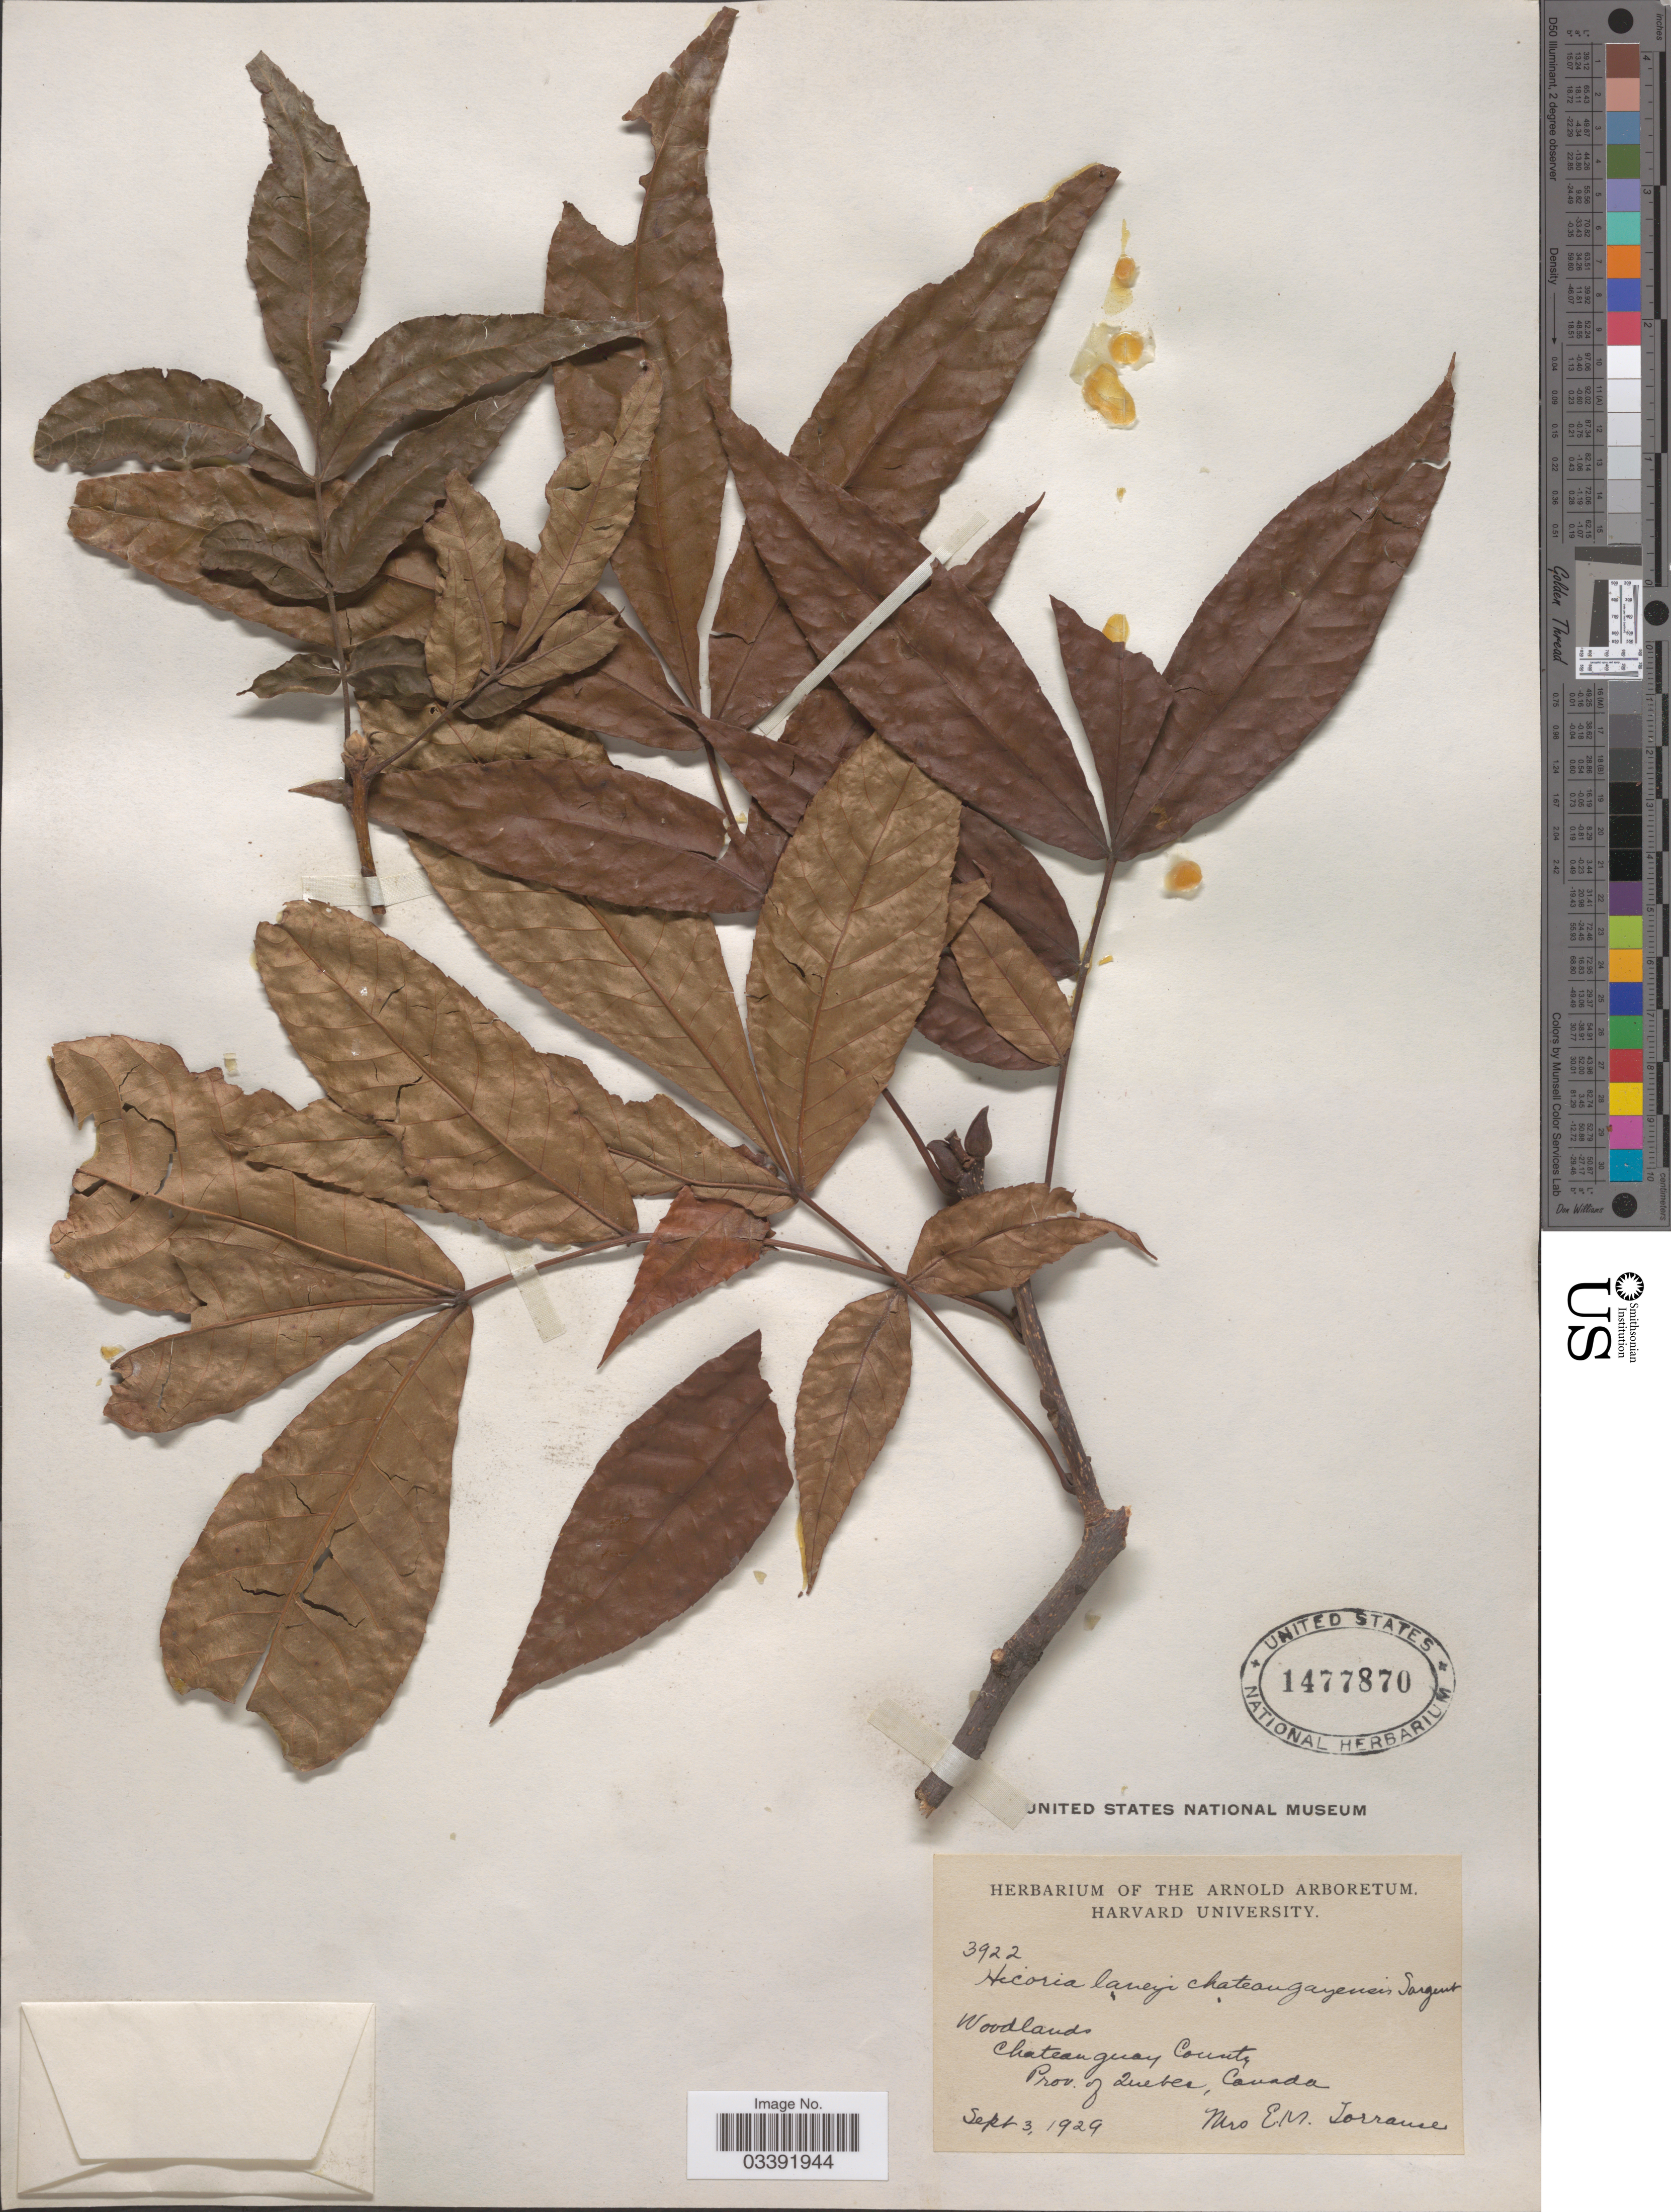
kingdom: Plantae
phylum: Tracheophyta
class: Magnoliopsida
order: Fagales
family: Juglandaceae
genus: Carya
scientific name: Carya laneyi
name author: Sarg.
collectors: E. Torranse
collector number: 3922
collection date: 1929-09-03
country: Canada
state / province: Quebec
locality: Chateauguay County.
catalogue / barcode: US 1477870